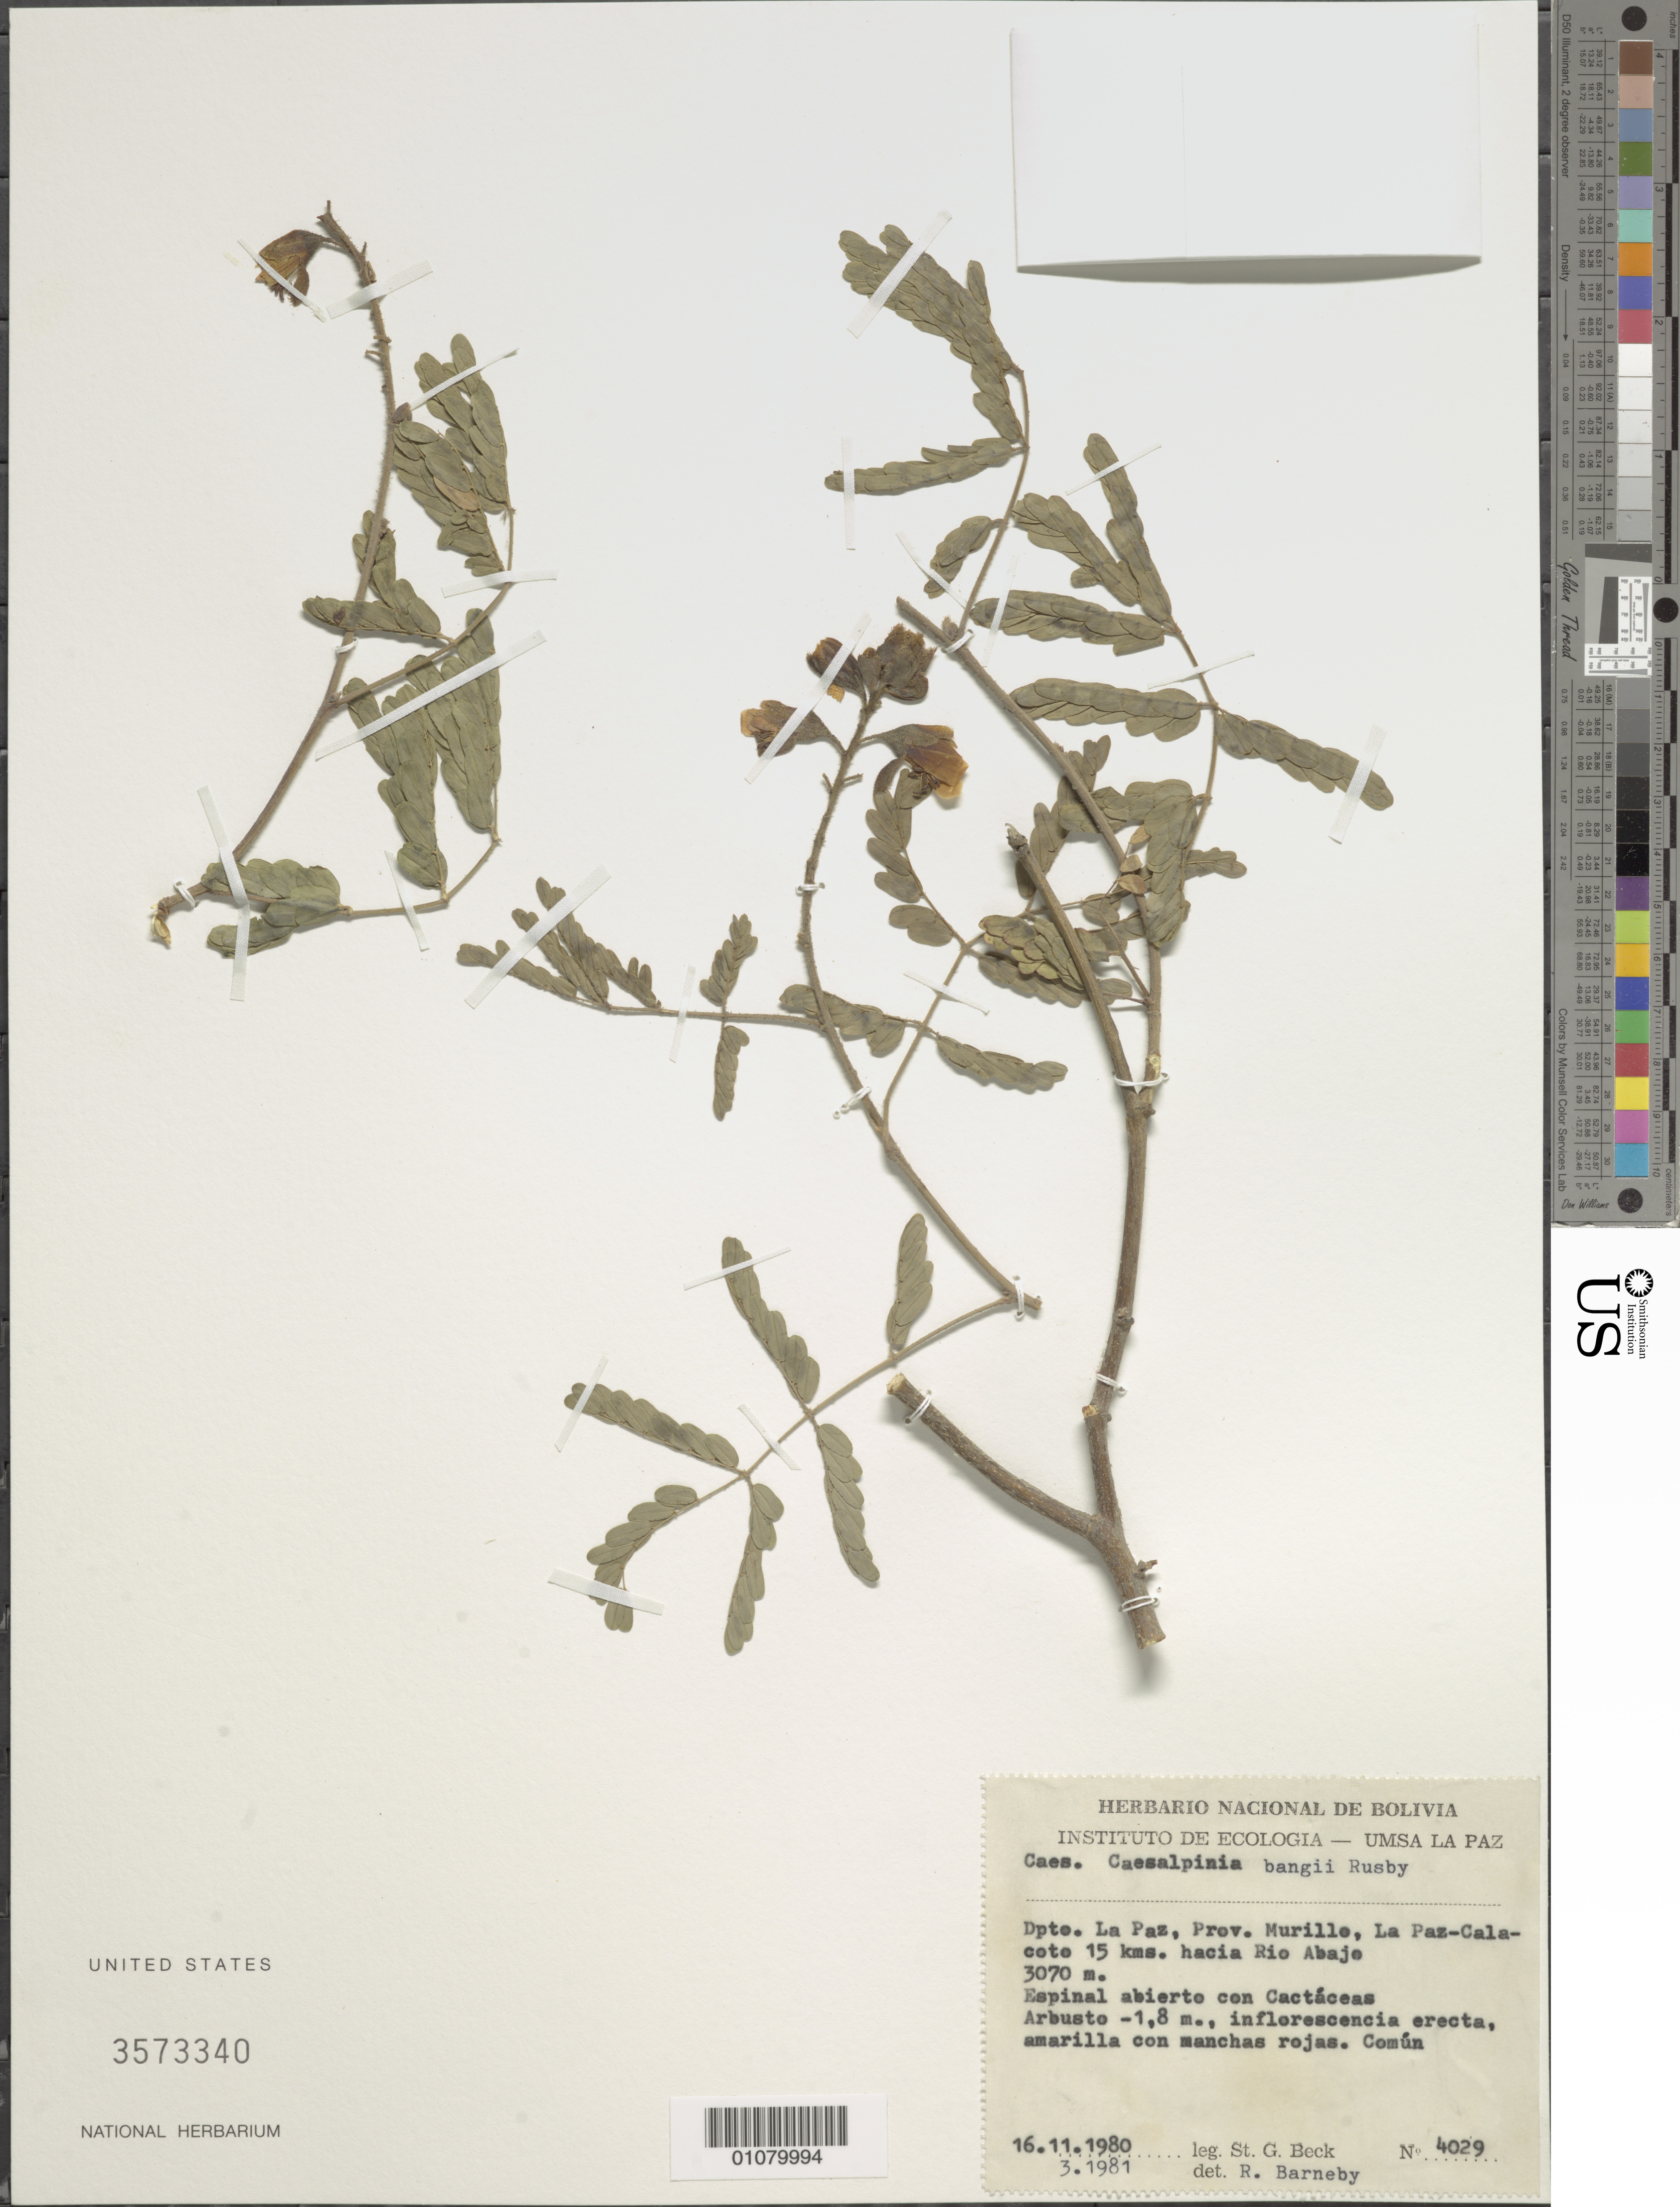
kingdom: Plantae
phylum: Tracheophyta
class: Magnoliopsida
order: Fabales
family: Fabaceae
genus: Erythrostemon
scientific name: Erythrostemon fimbriatus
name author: (Tul.) Gagnon & G.P. Lewis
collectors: S. G. Beck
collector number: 4029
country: Bolivia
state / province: La Paz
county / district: Murillo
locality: La Paz-Calacote, hacia Rio Abaje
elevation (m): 3070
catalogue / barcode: US 3573340